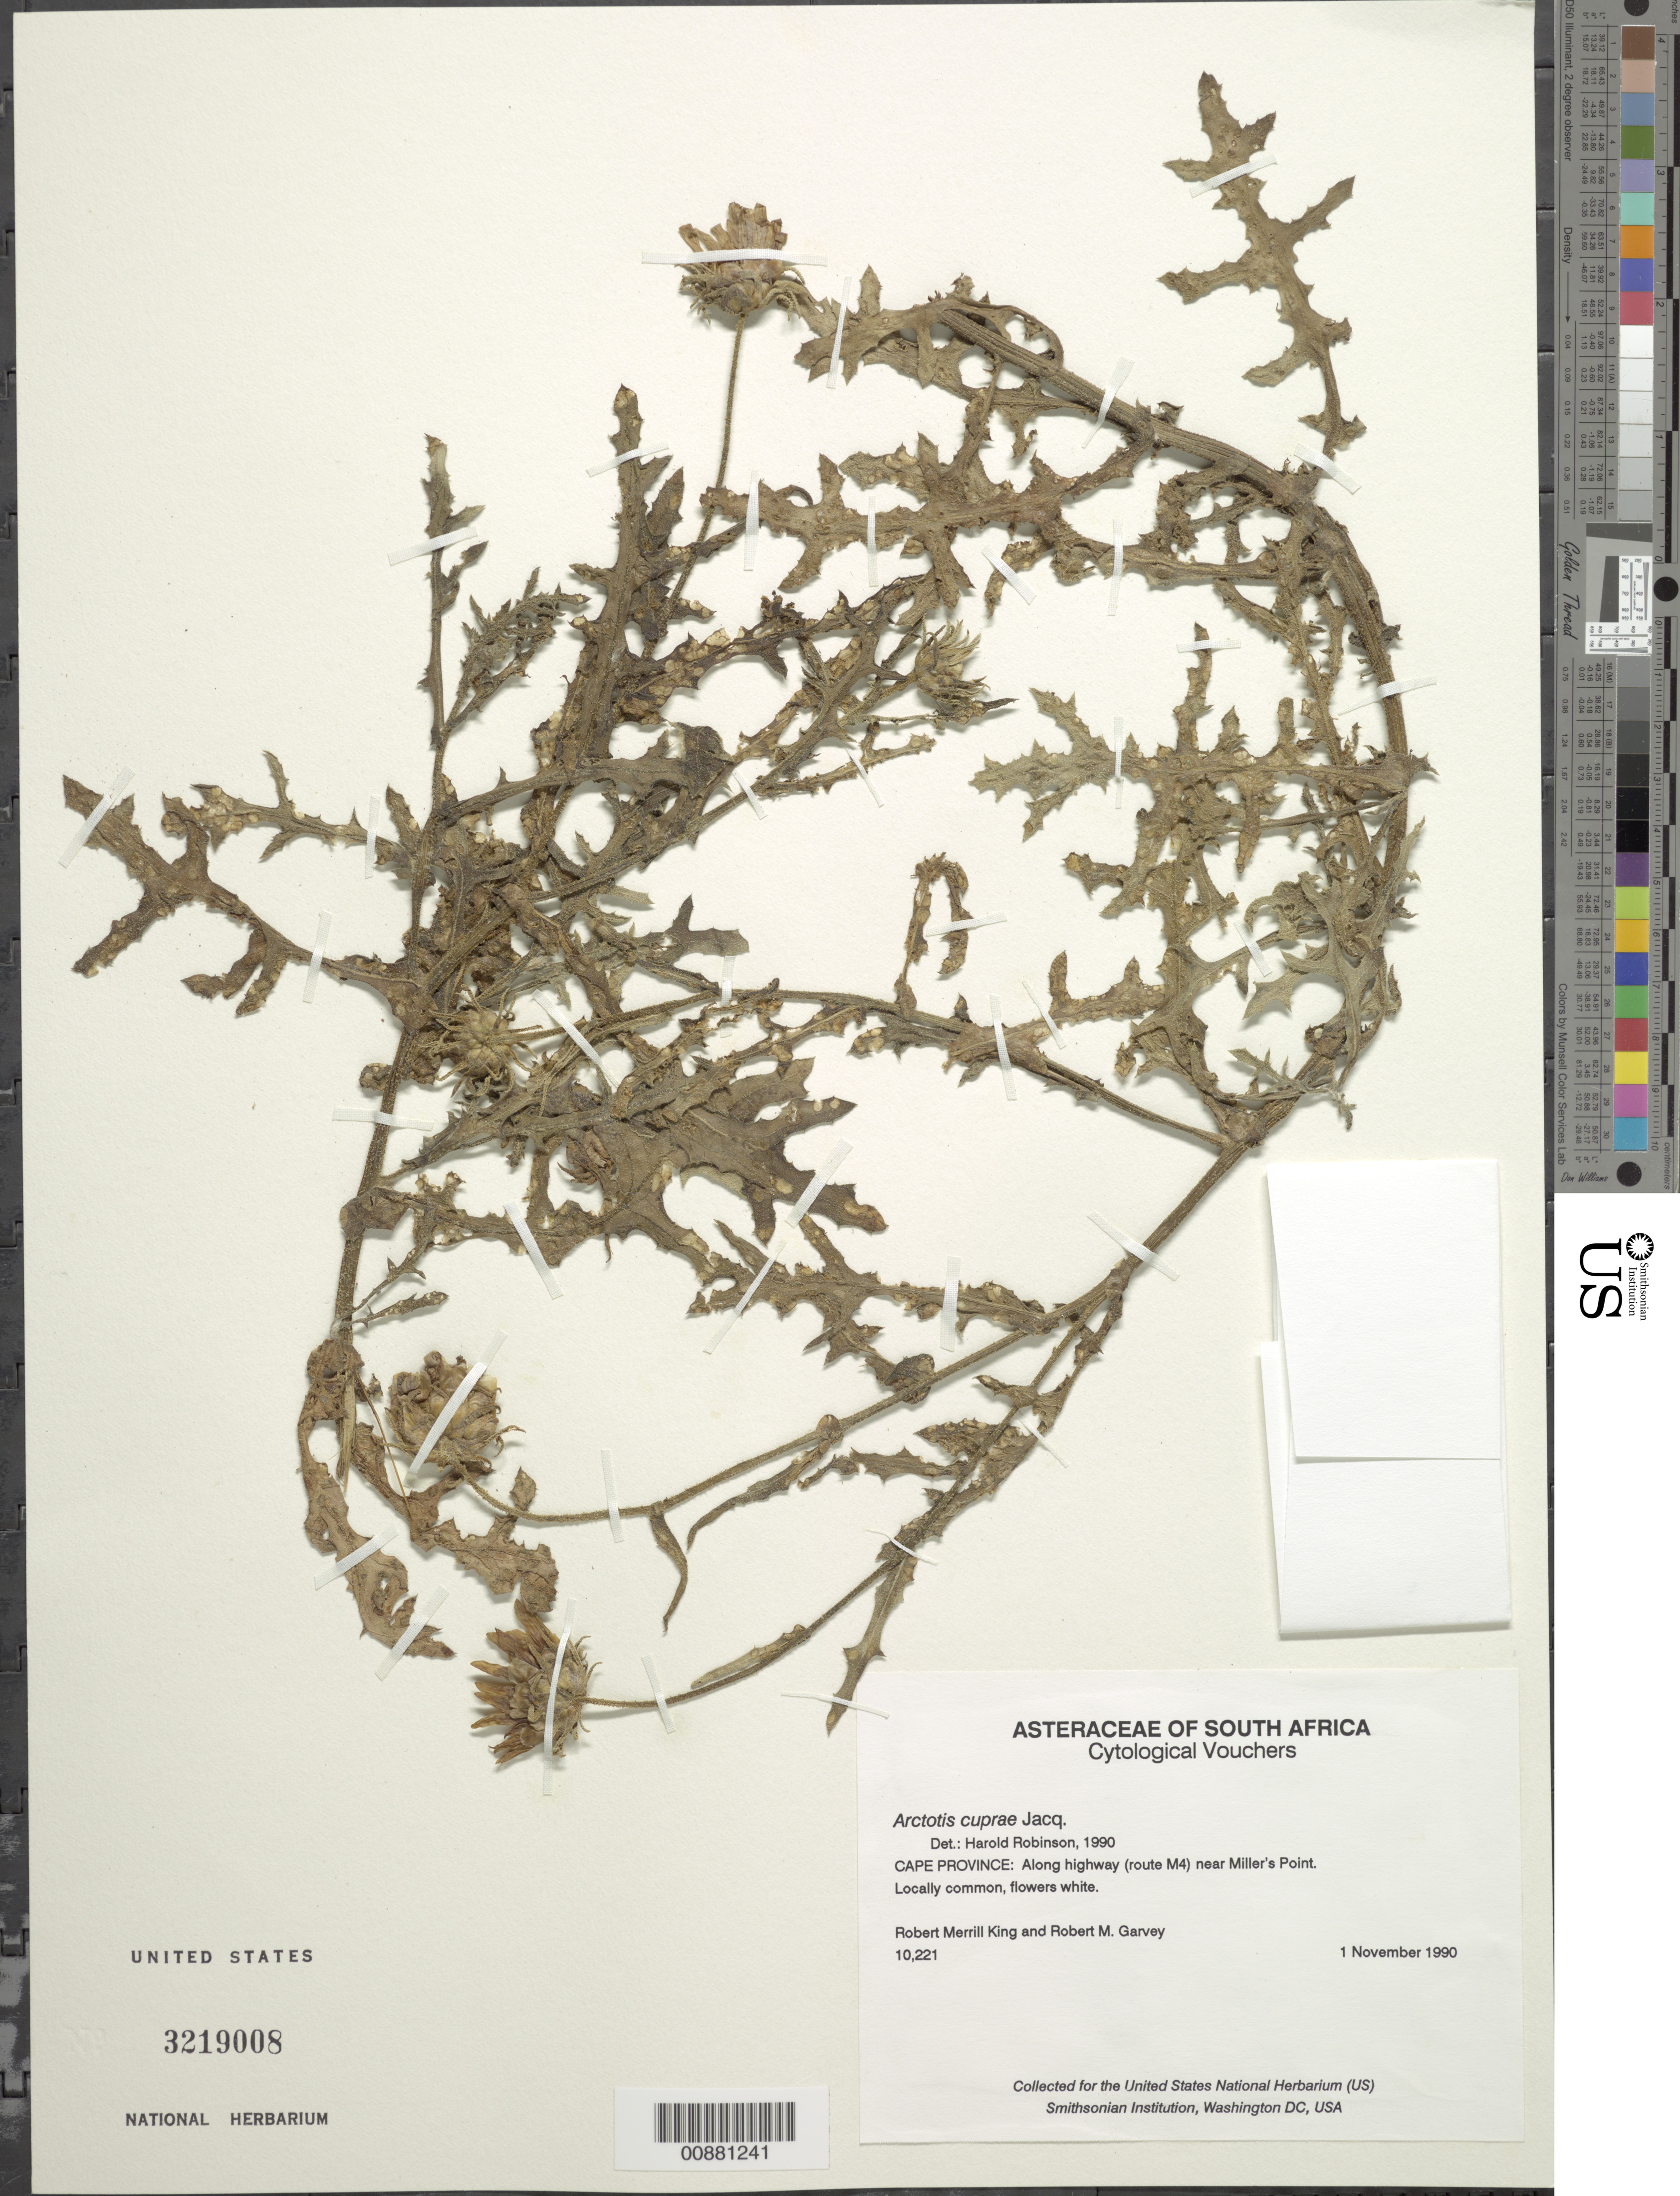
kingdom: Plantae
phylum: Tracheophyta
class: Magnoliopsida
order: Asterales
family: Asteraceae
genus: Arctotis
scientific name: Arctotis cuprae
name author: Jacq.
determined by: Robinson, Harold E., (US)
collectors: R. M. King & R. Garvey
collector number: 10221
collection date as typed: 1 November 1990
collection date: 1990-11-01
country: South Africa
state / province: Western Cape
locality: Route M4, along highway near Miller's Point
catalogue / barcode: US 3219008